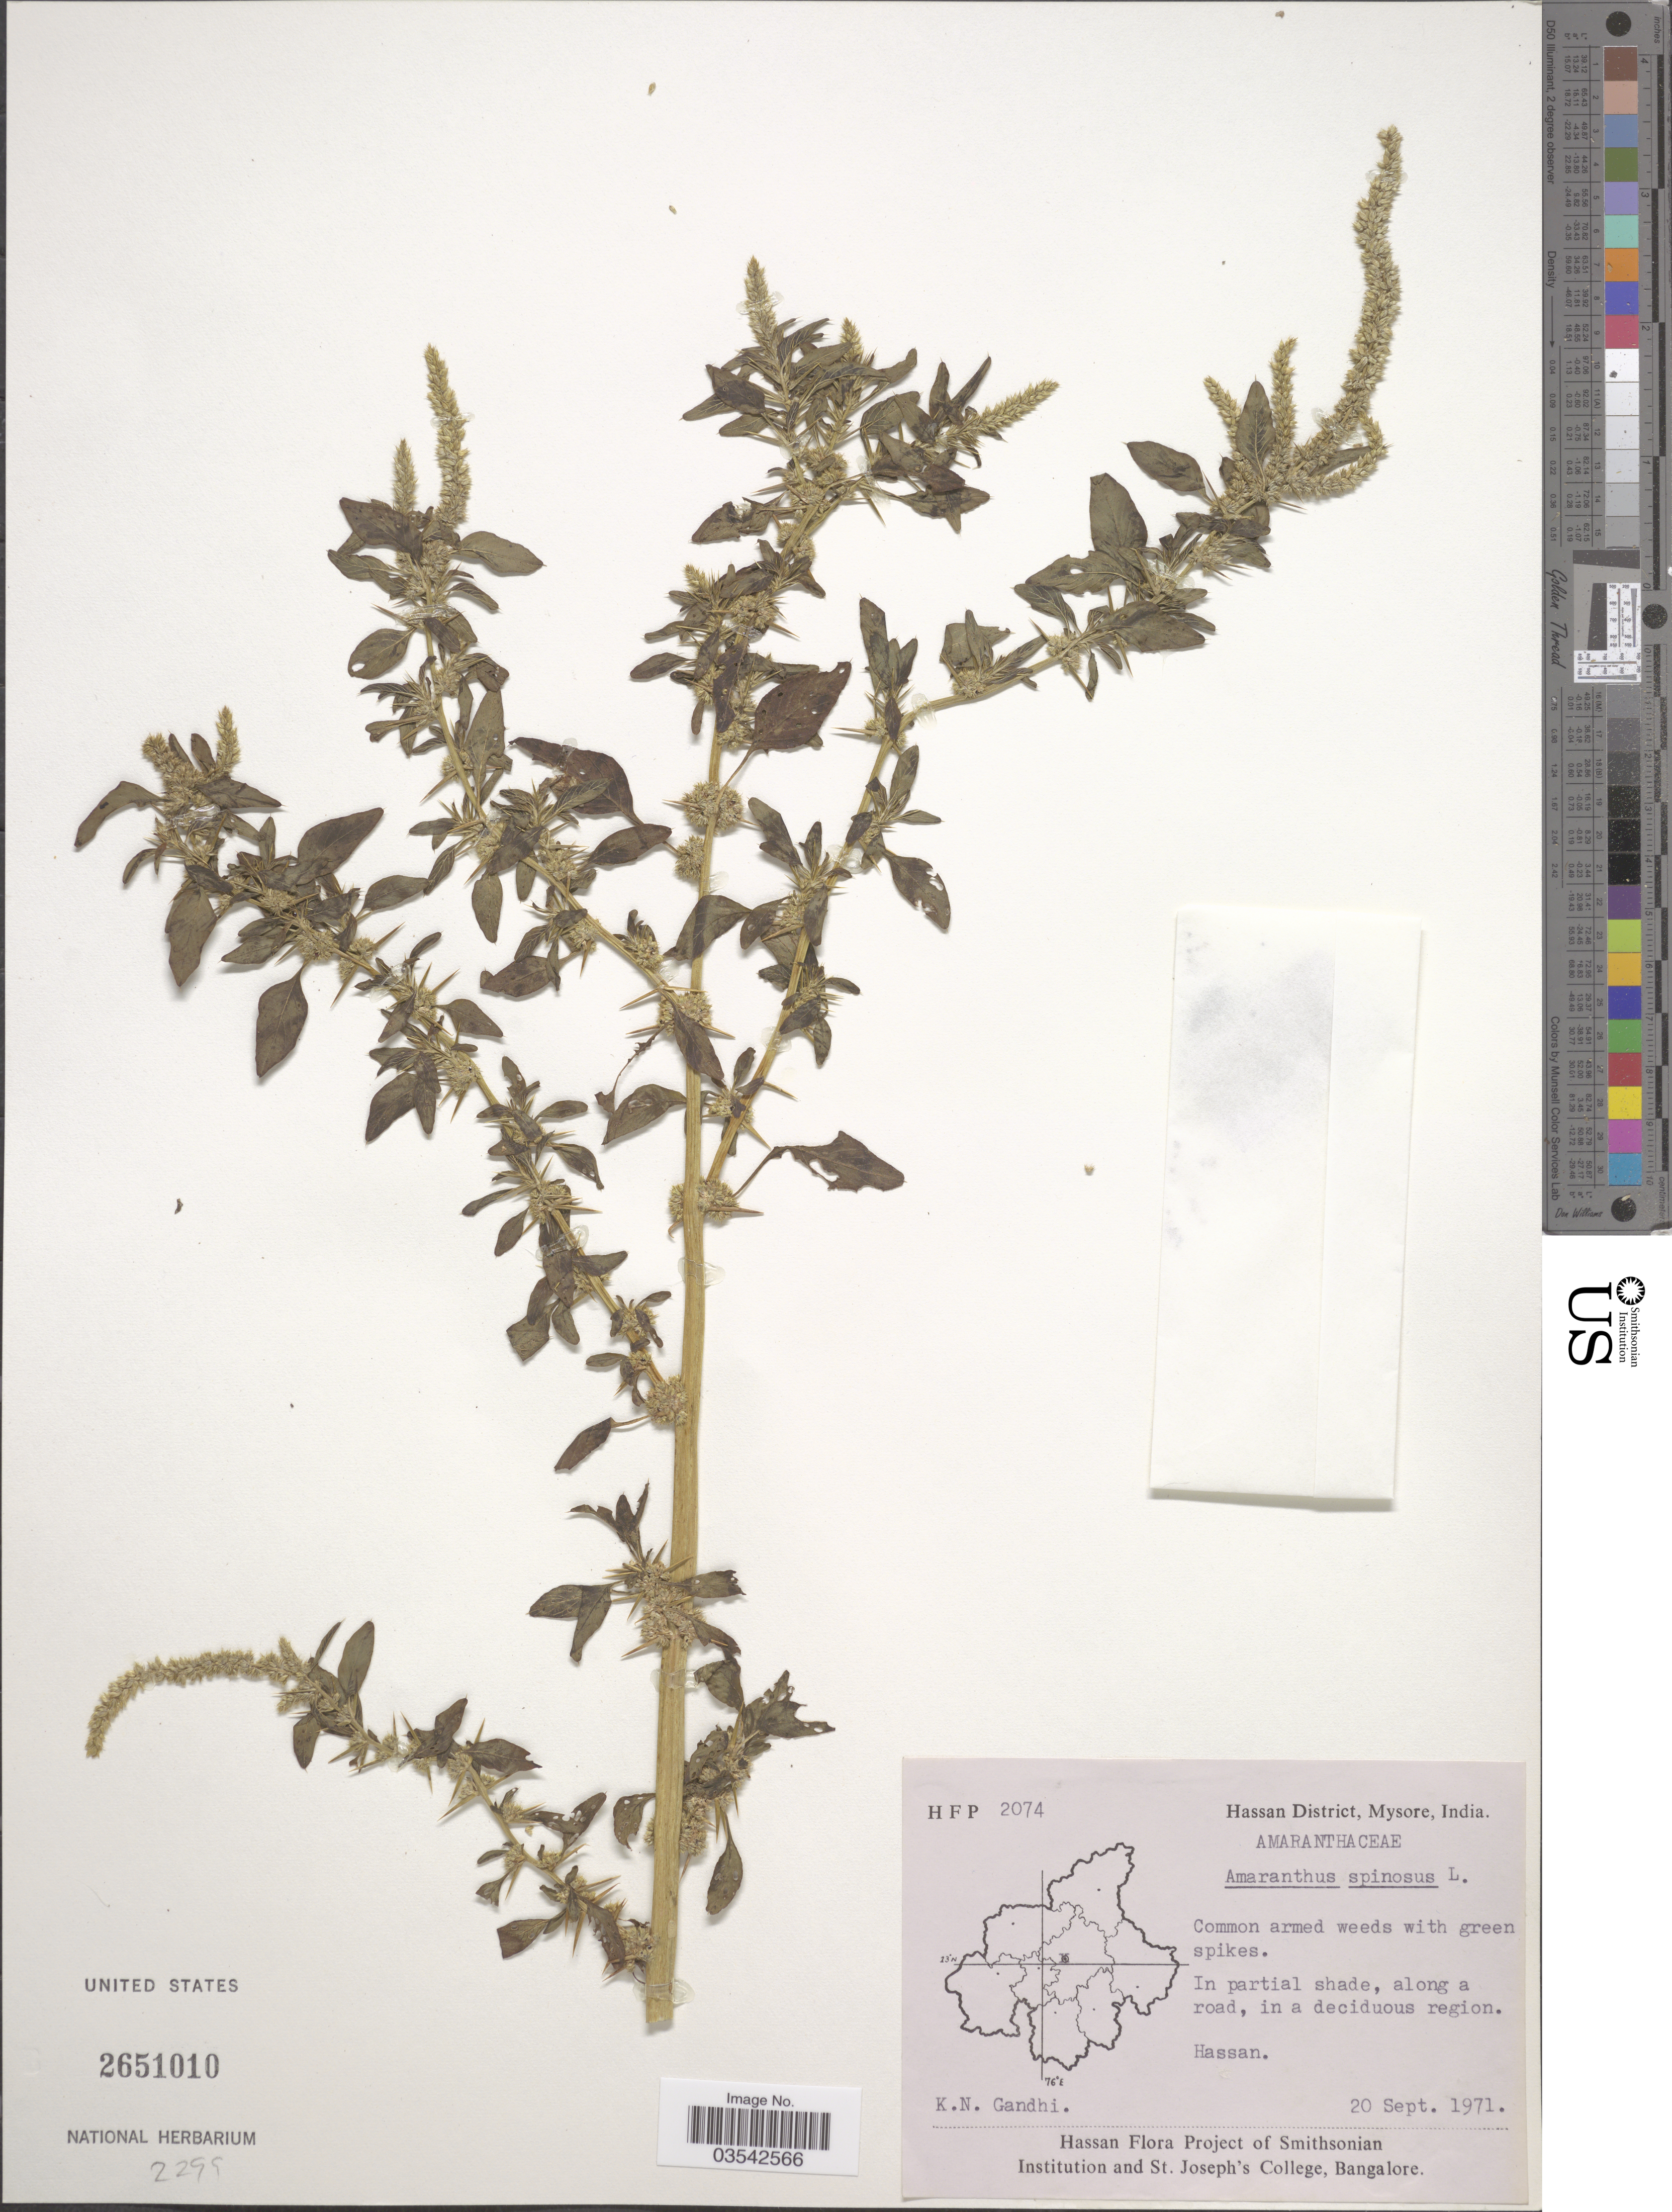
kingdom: Plantae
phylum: Tracheophyta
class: Magnoliopsida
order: Caryophyllales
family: Amaranthaceae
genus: Amaranthus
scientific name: Amaranthus spinosus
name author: L.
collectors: K. N. Gandhi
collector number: HFP2074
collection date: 1971-09-20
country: India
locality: Hassan District, Mysore. Hassan.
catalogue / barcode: US 2651010